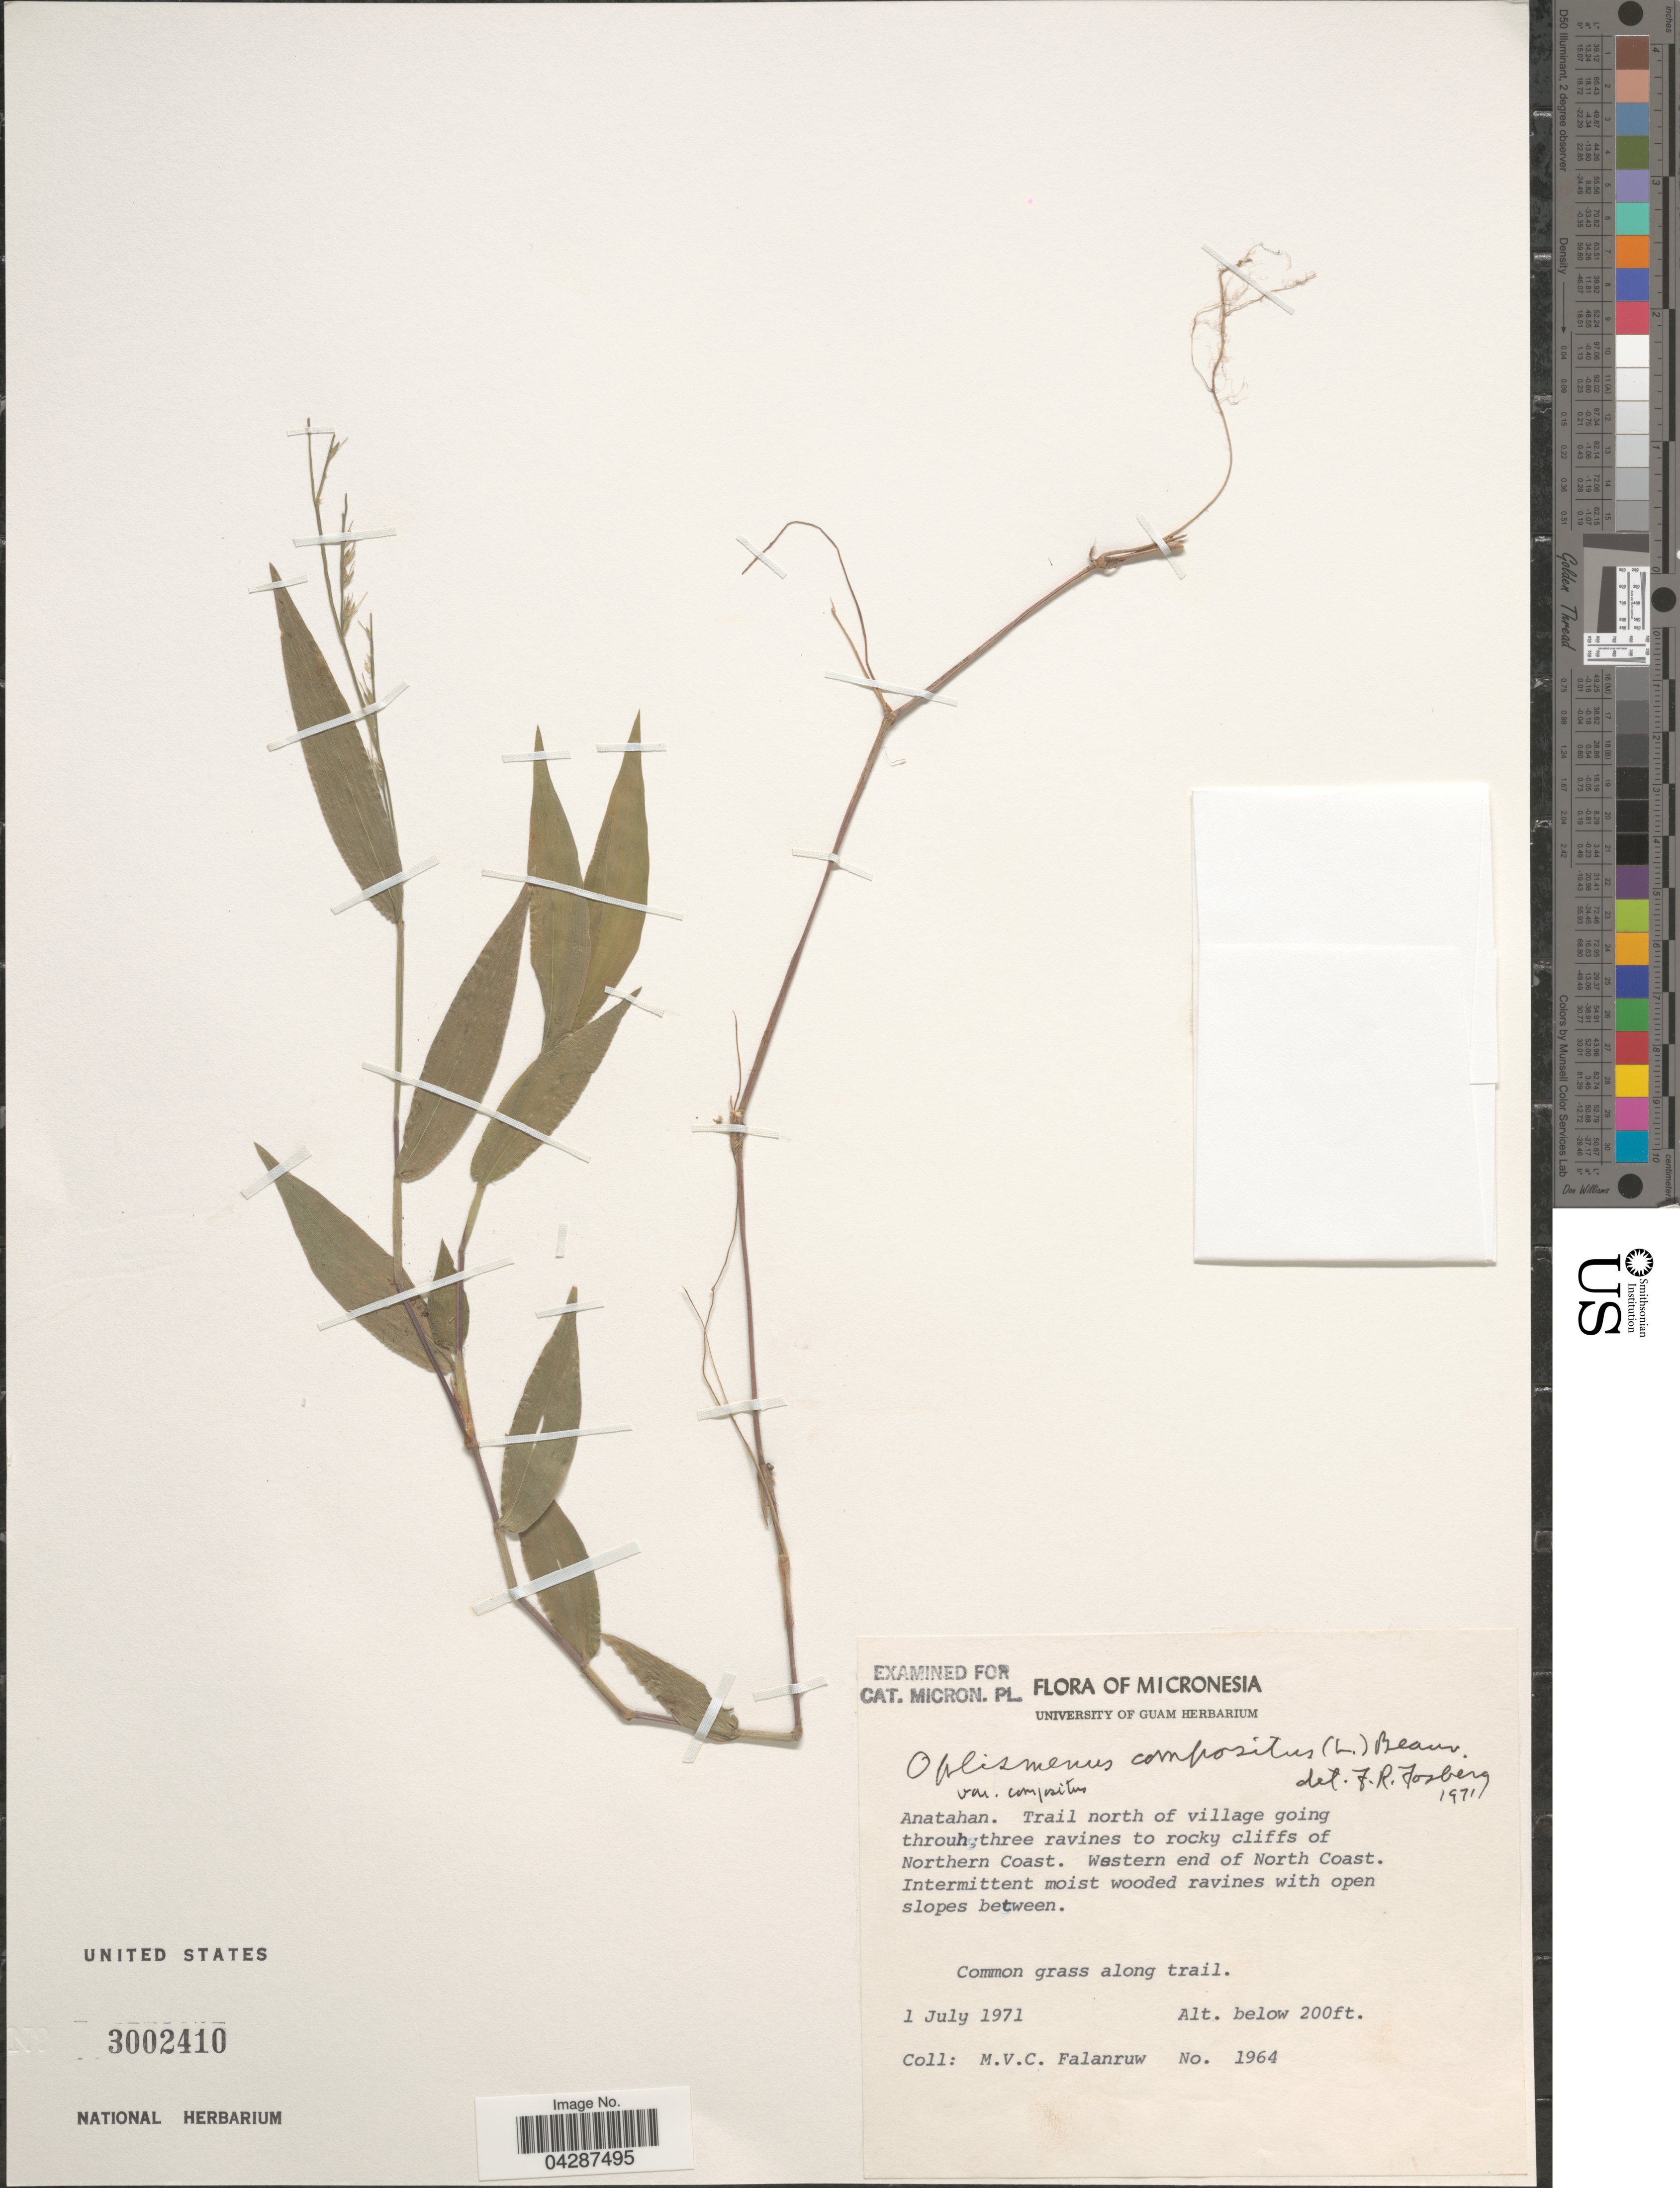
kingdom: Plantae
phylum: Tracheophyta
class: Liliopsida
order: Poales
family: Poaceae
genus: Oplismenus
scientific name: Oplismenus compositus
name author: (L.) P. Beauv.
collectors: M. V. Falanruw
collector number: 1964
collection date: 1971-07-01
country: Northern Mariana Islands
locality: Micronesia. Anatahan. Trail north of village going through three ravines to rocky cliffs of Northern Coast. Western and North Coast. Intermittent moist wooded ravines with open slopes between. Common grass along trail.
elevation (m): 0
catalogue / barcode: US 3002410